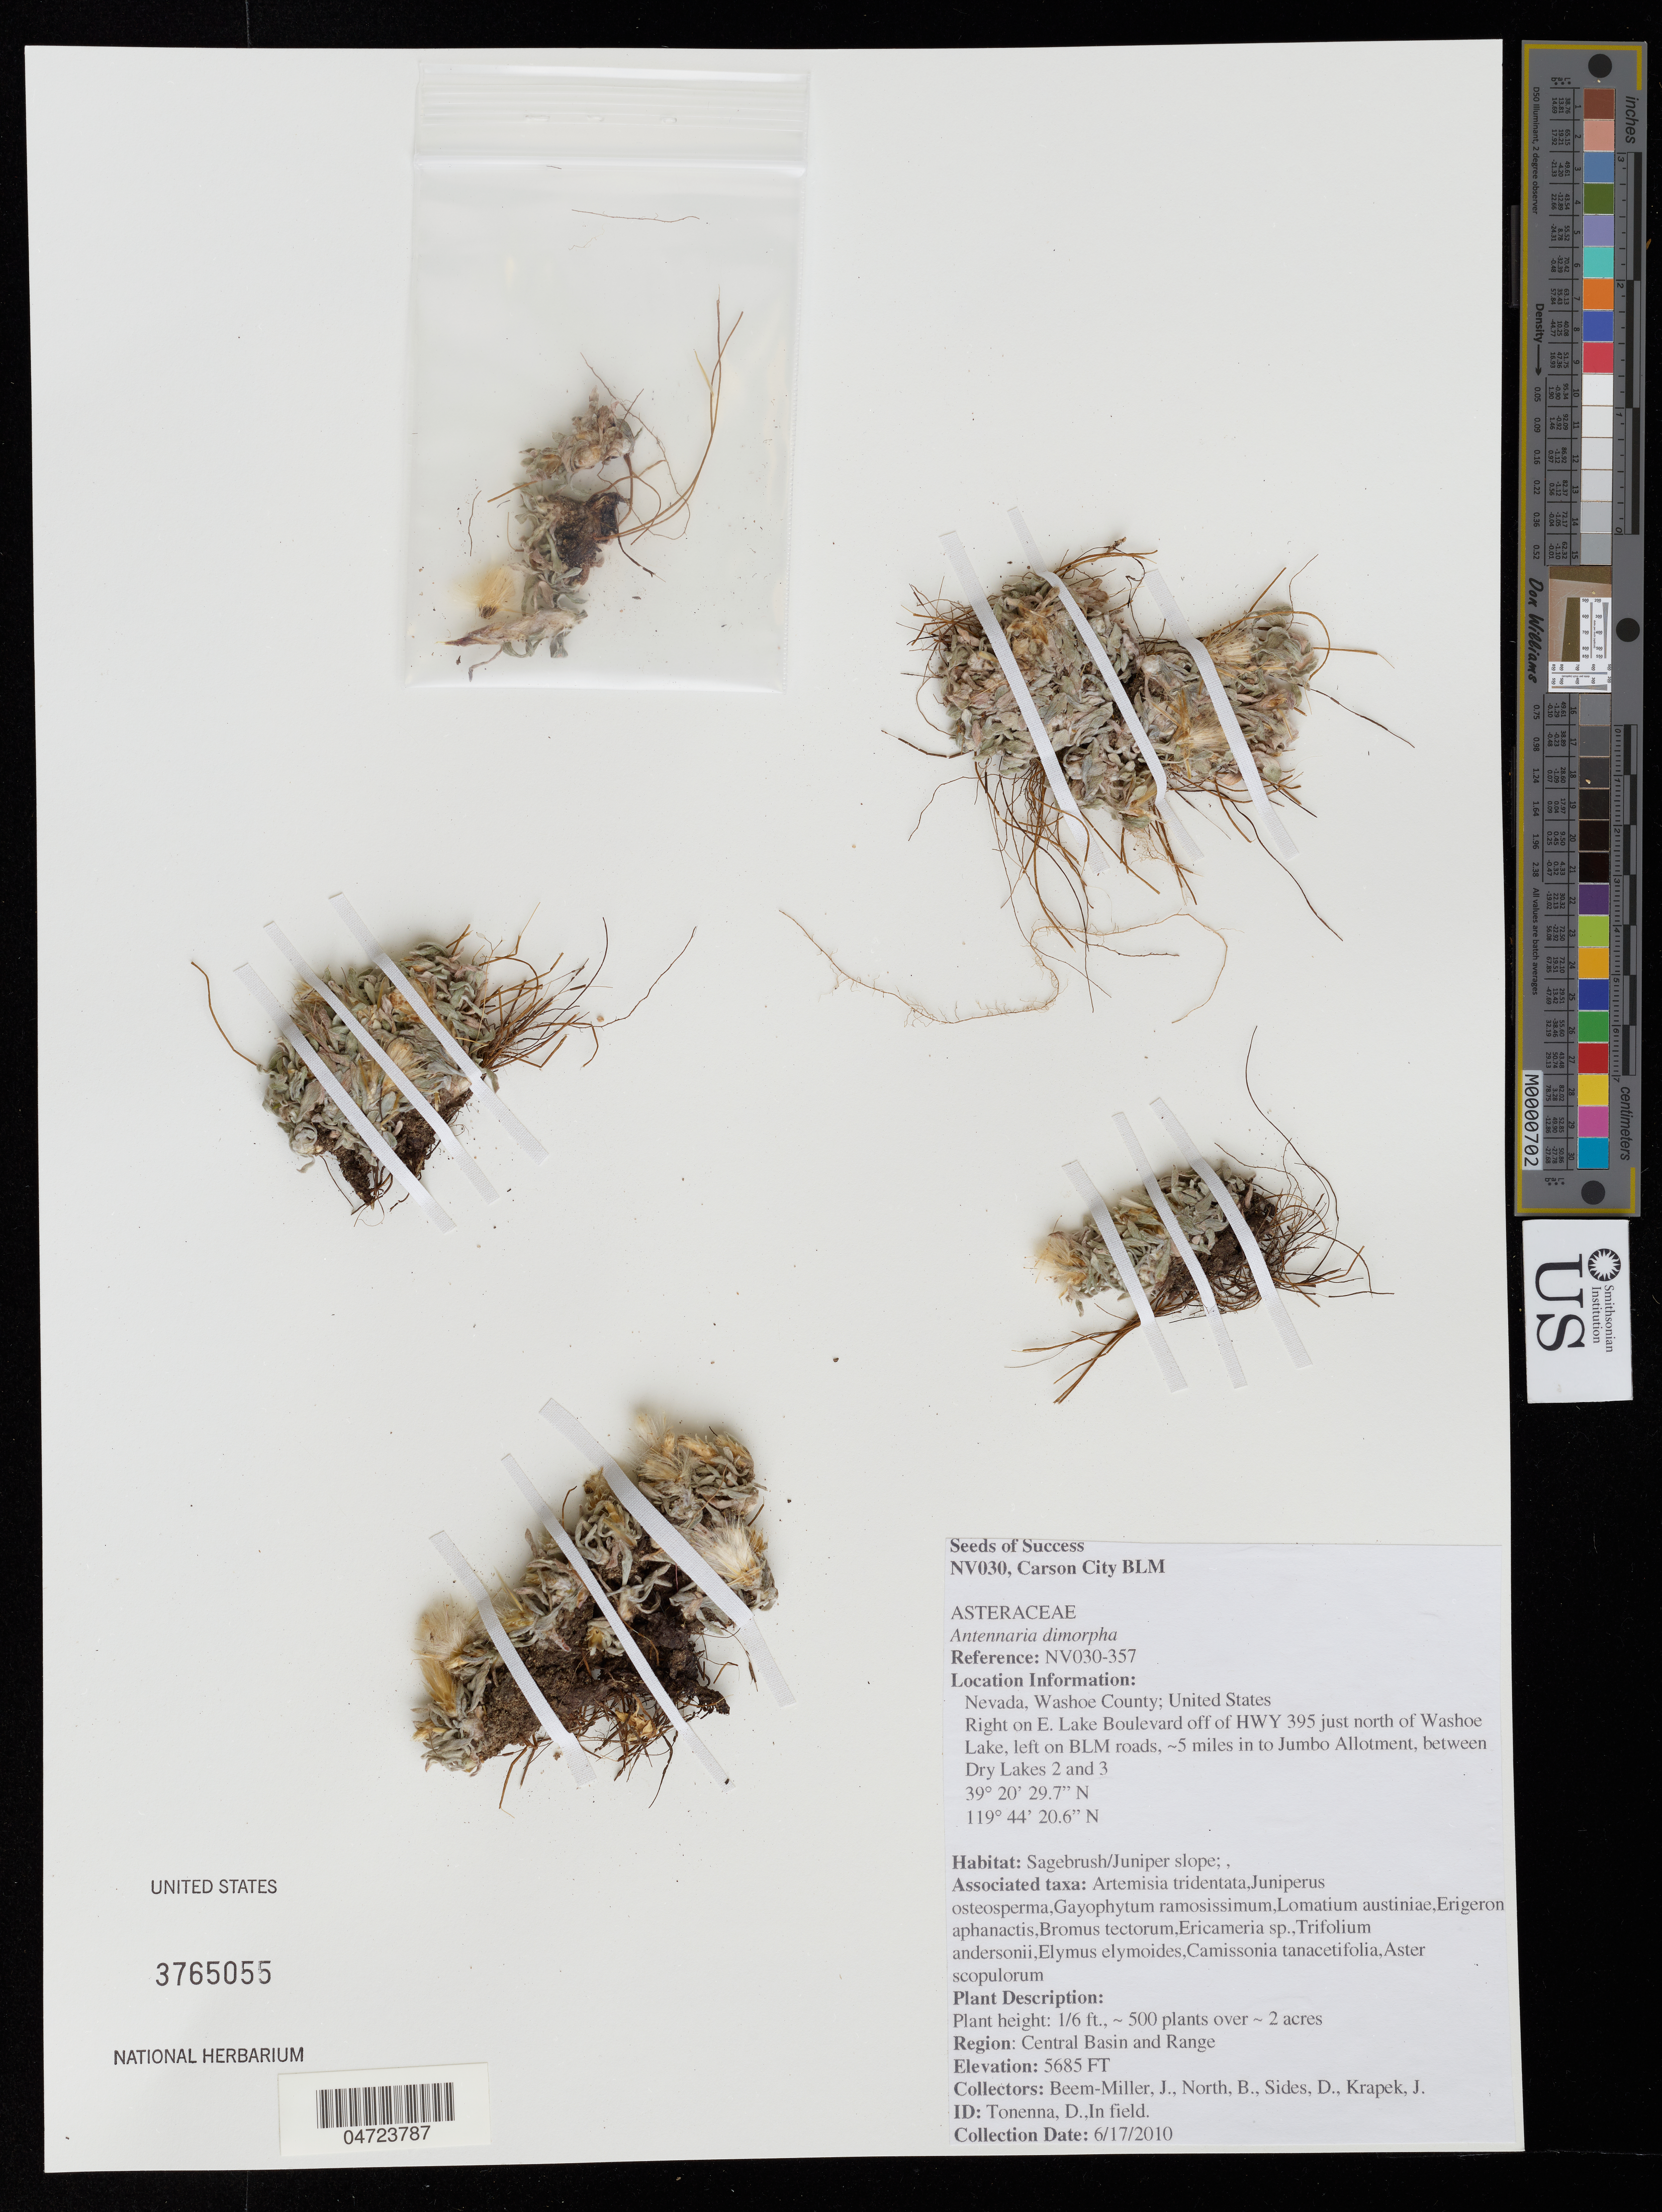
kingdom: Plantae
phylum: Tracheophyta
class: Magnoliopsida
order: Asterales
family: Asteraceae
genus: Antennaria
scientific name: Antennaria dimorpha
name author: (Nutt.) Torr. & A. Gray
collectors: J. Beam-Miller, B. North, D. Sides & J. Krapek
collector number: NV030-357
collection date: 2010-06-17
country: United States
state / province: Nevada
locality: Washoe County; Right on E. Lake Boulevard off of HWY 395 just north of Washoe Lake, left on BLM roads, ~5 miles in to Jumbo Allotment, between Dry Lakes 2 and 3. Region: Central Basin and Range.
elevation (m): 1733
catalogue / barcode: US 3765055